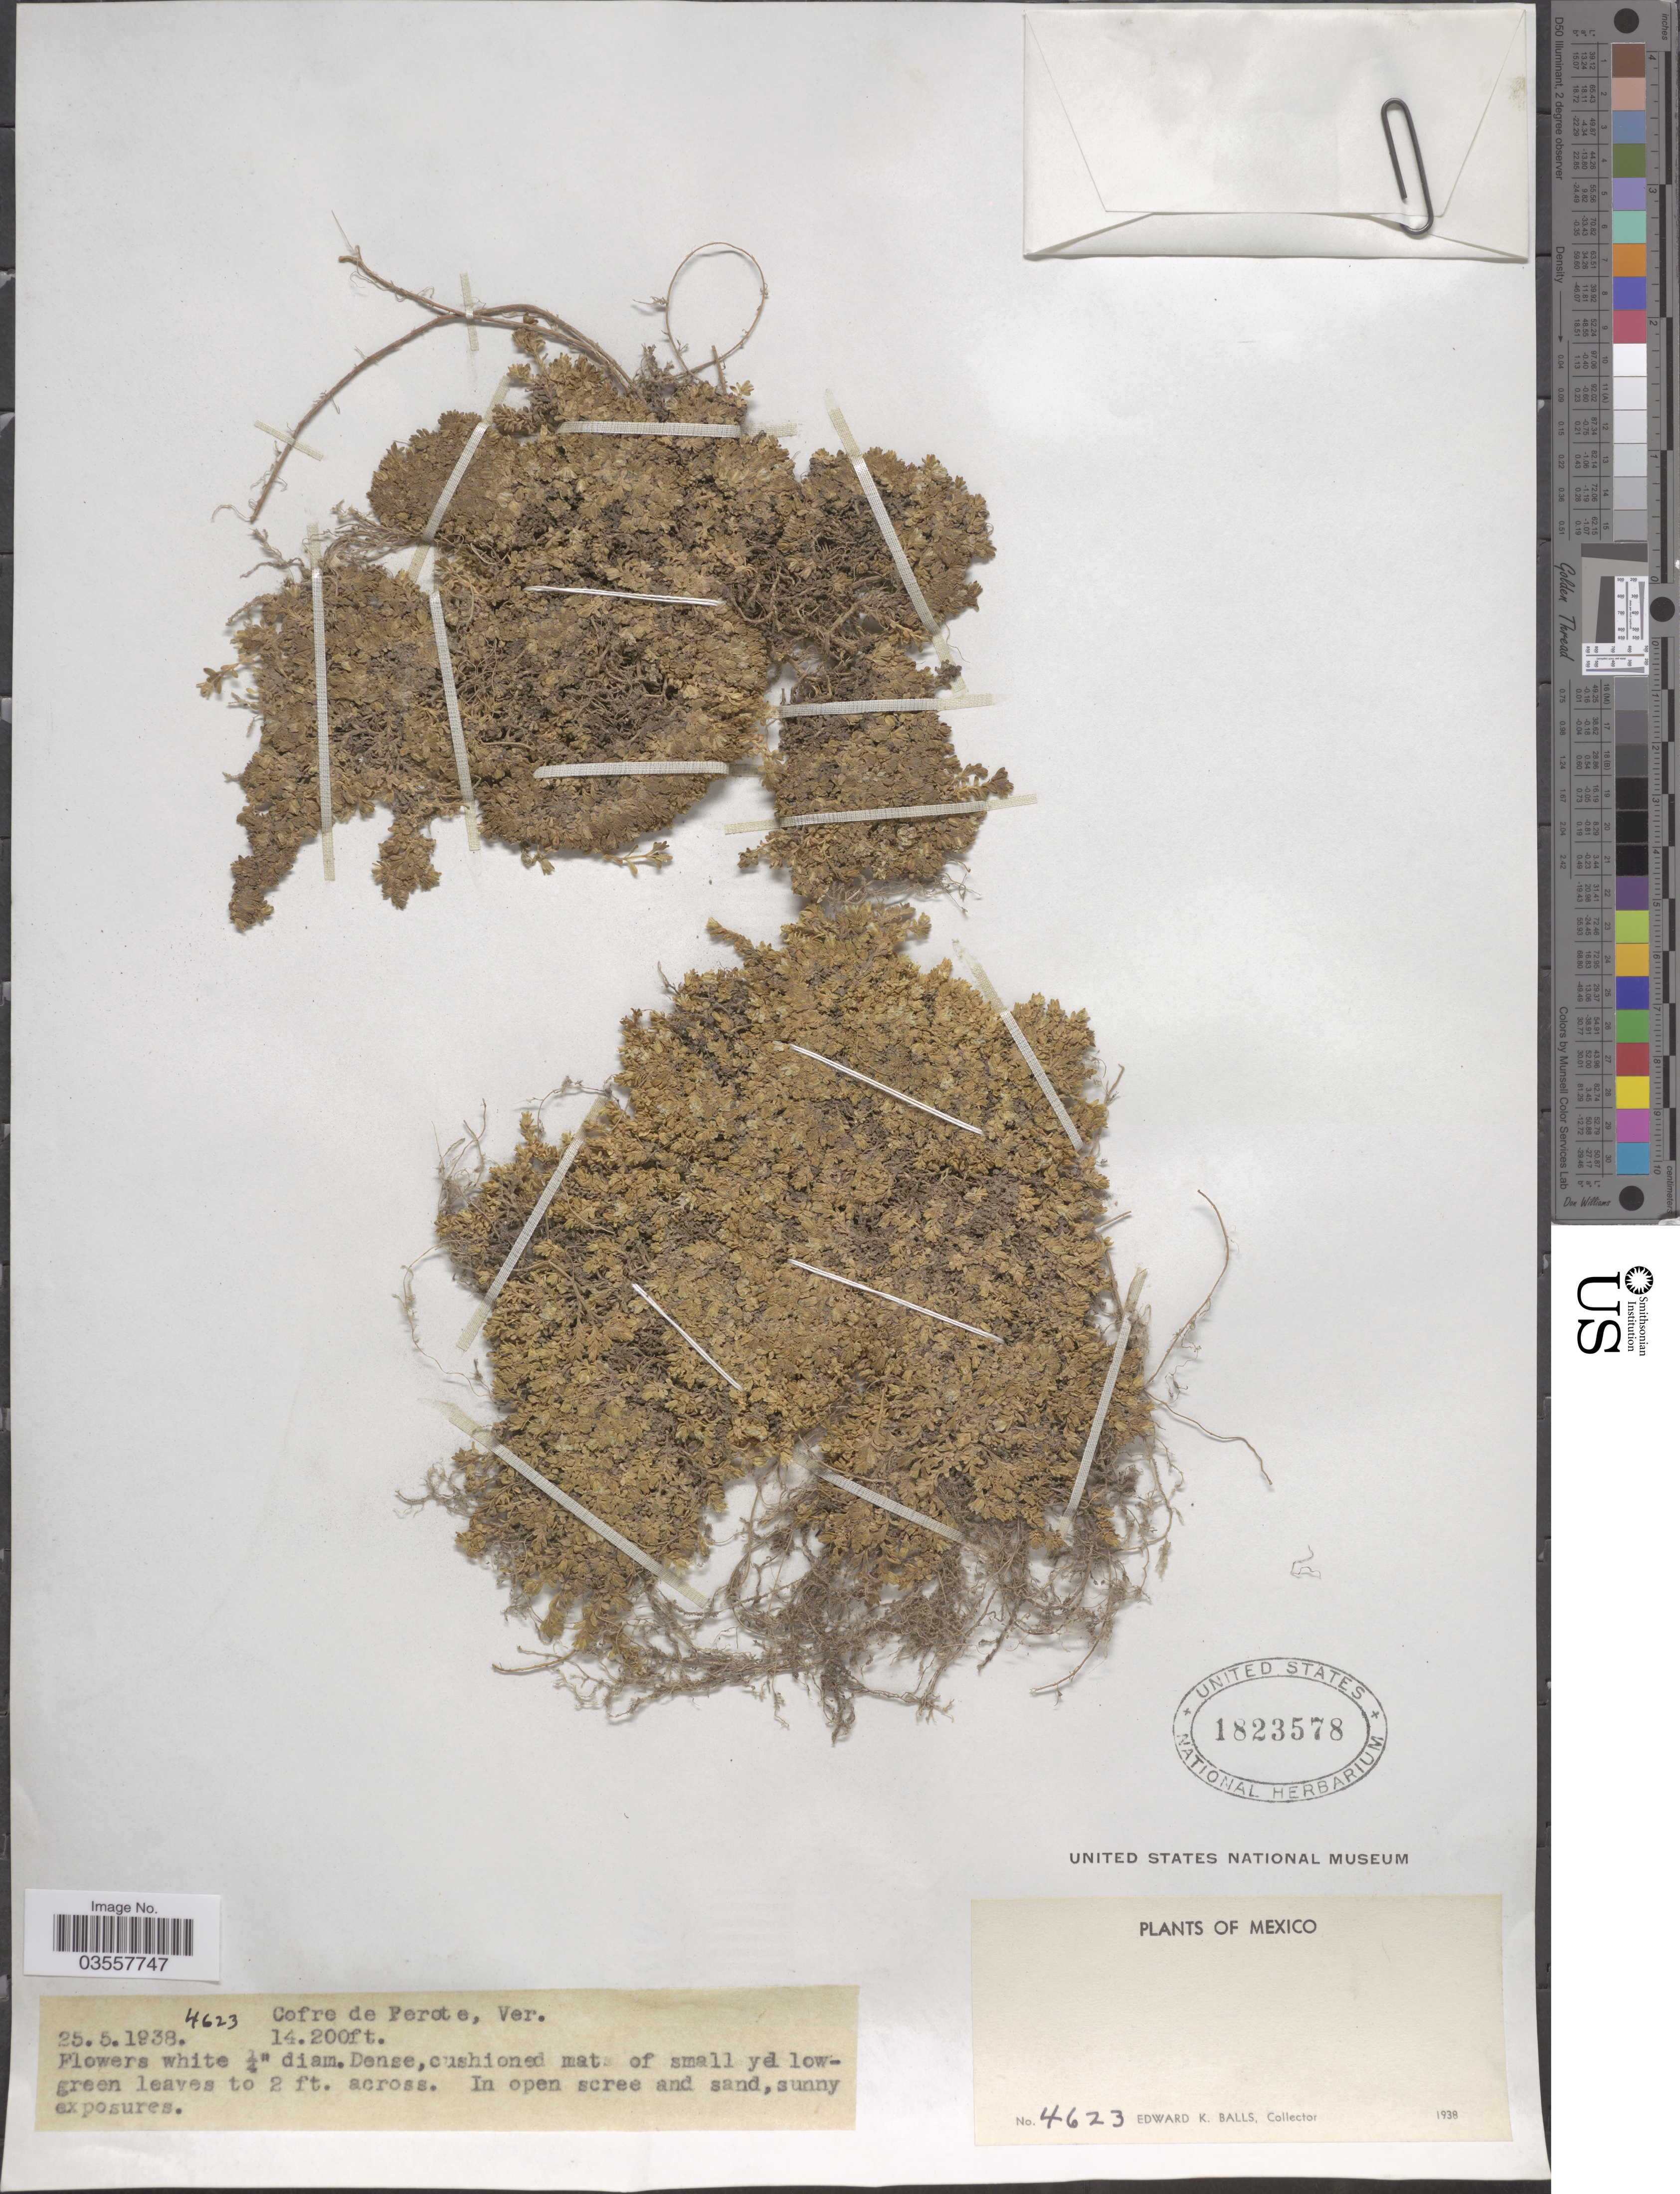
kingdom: Plantae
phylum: Tracheophyta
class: Magnoliopsida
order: Caryophyllales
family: Caryophyllaceae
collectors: E. K. Balls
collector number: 4623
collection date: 1938-05-25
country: Mexico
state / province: Veracruz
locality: Cofre de Perote.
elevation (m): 4328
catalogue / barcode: US 1823578